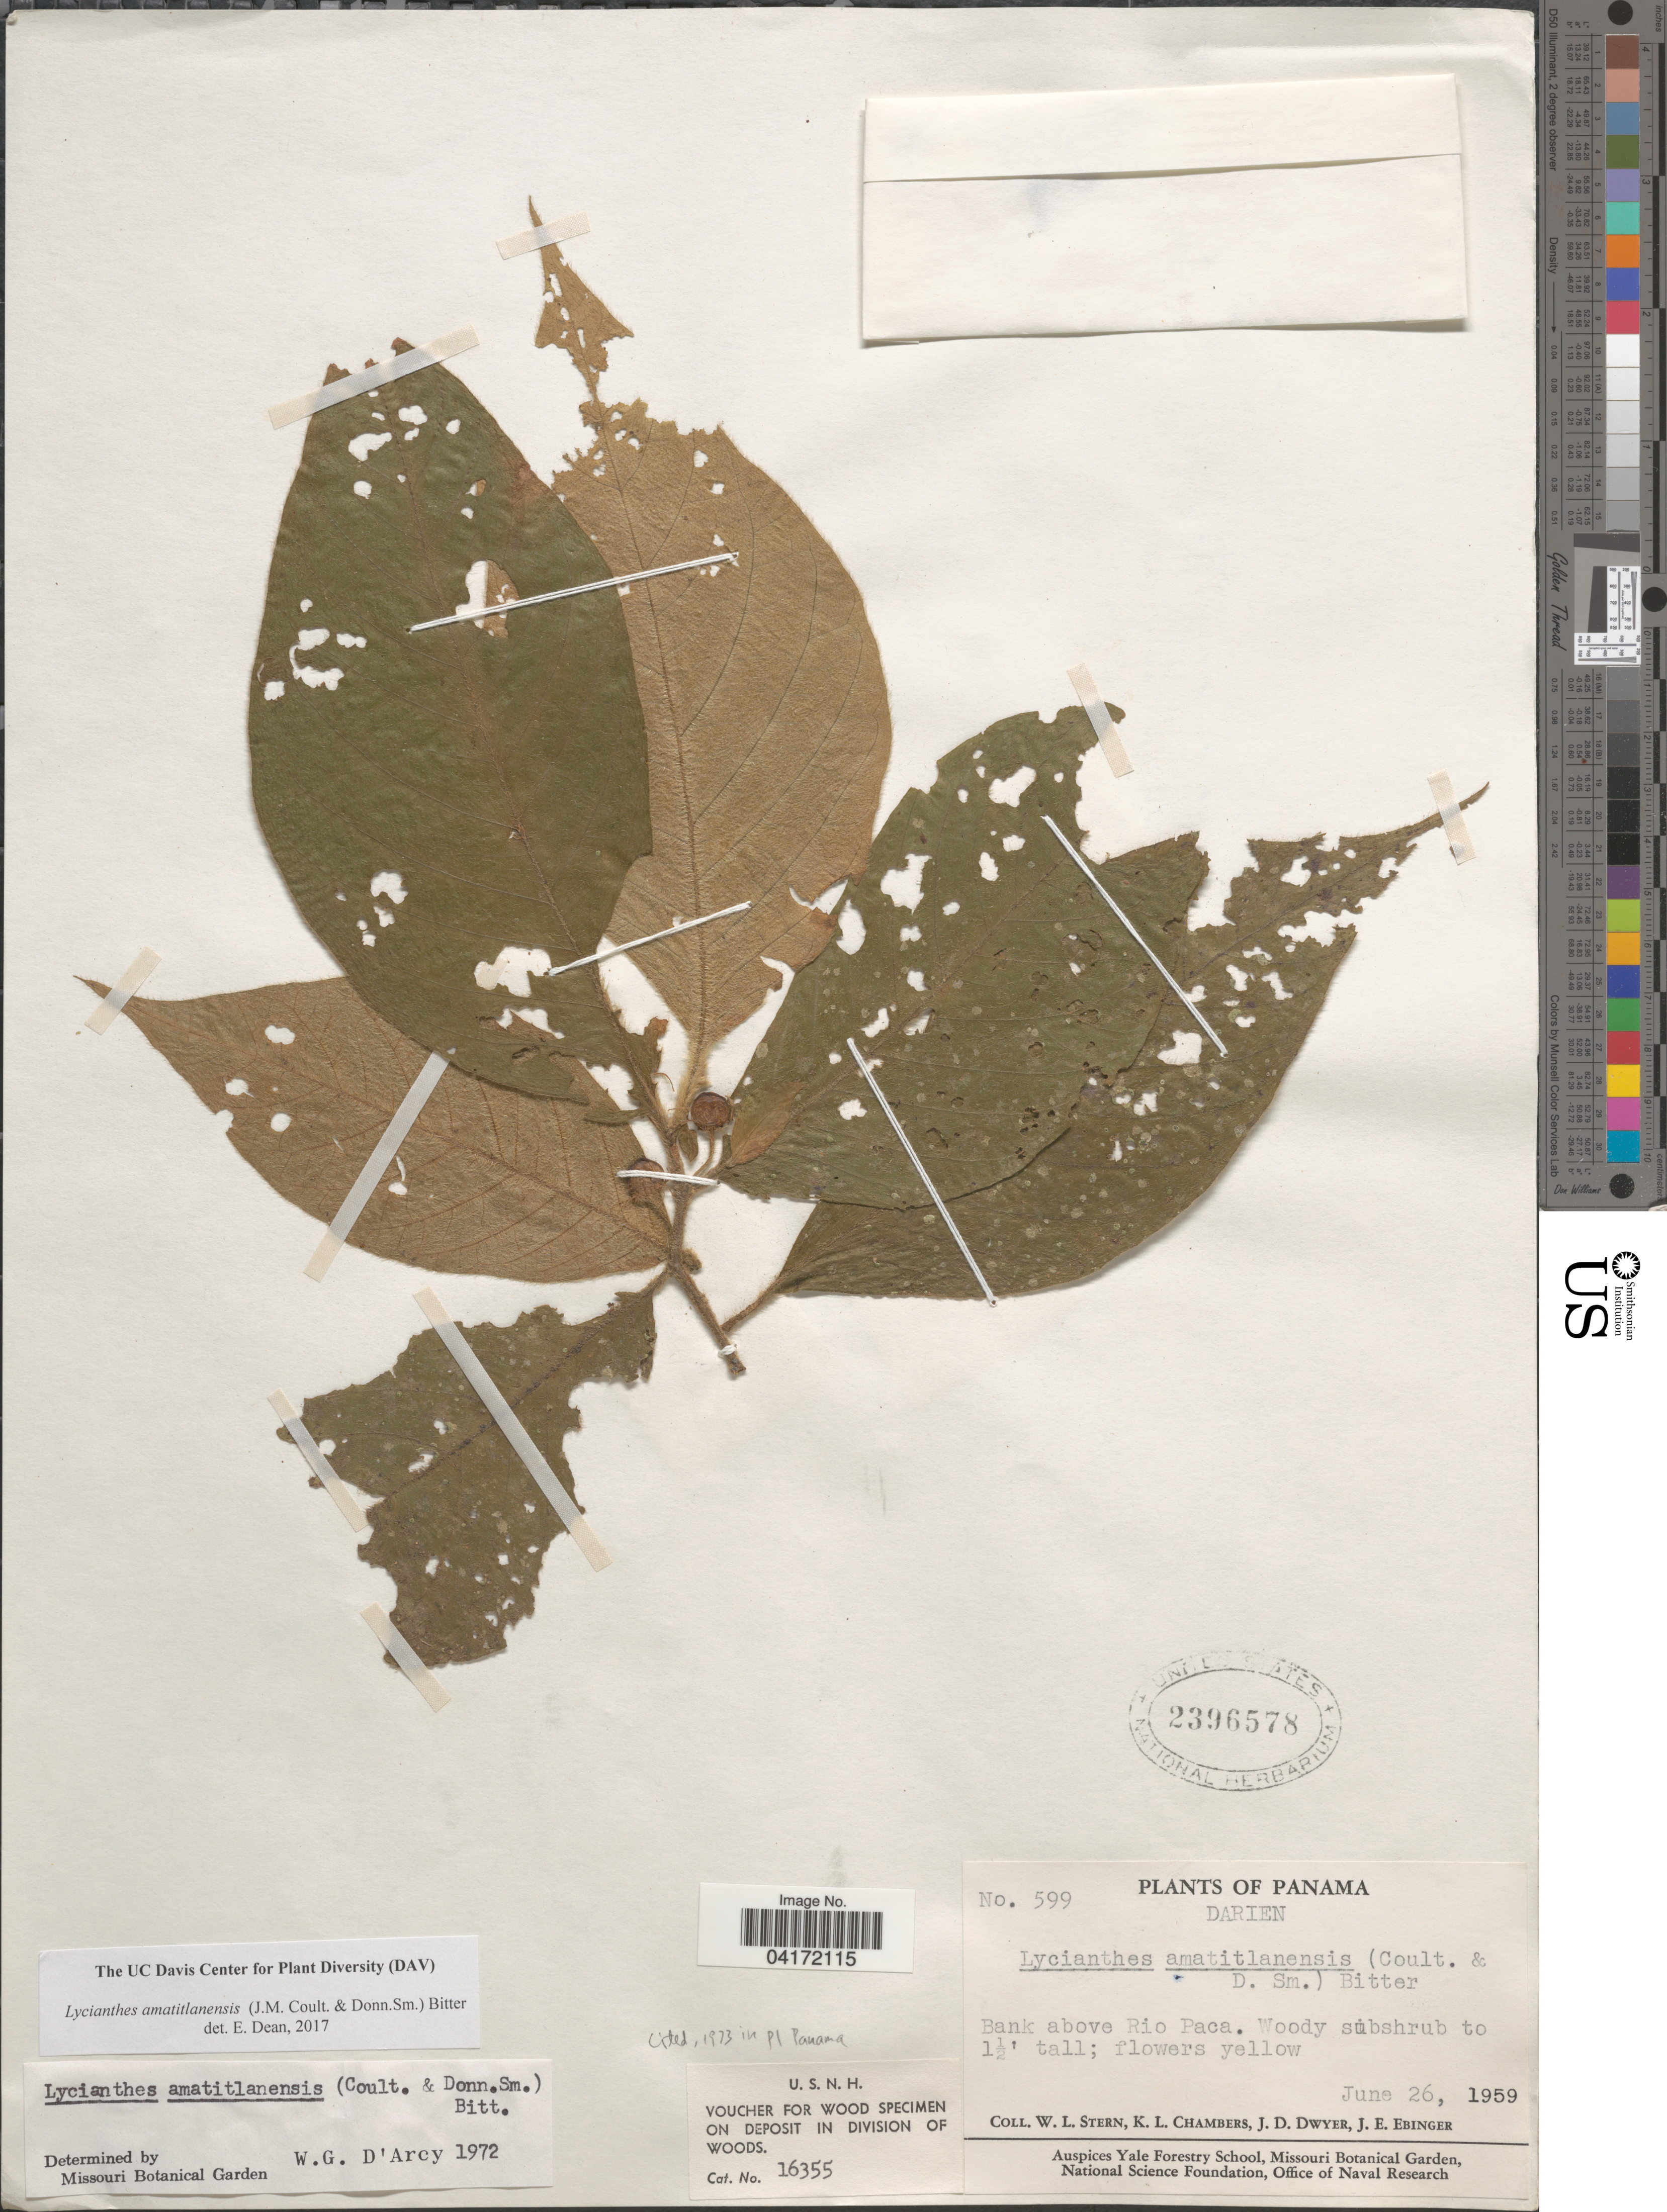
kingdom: Plantae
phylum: Tracheophyta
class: Magnoliopsida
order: Solanales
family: Solanaceae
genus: Lycianthes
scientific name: Lycianthes amatitlanensis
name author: (J.M. Coult. & Donn. Sm.) Bitter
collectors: W. L. Stern, K. Chambers, J. D. Dwyer & J. Ebinger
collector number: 599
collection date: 1959-06-26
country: Panama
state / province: Darien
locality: Bank above Rio Paca.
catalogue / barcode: US 2396578